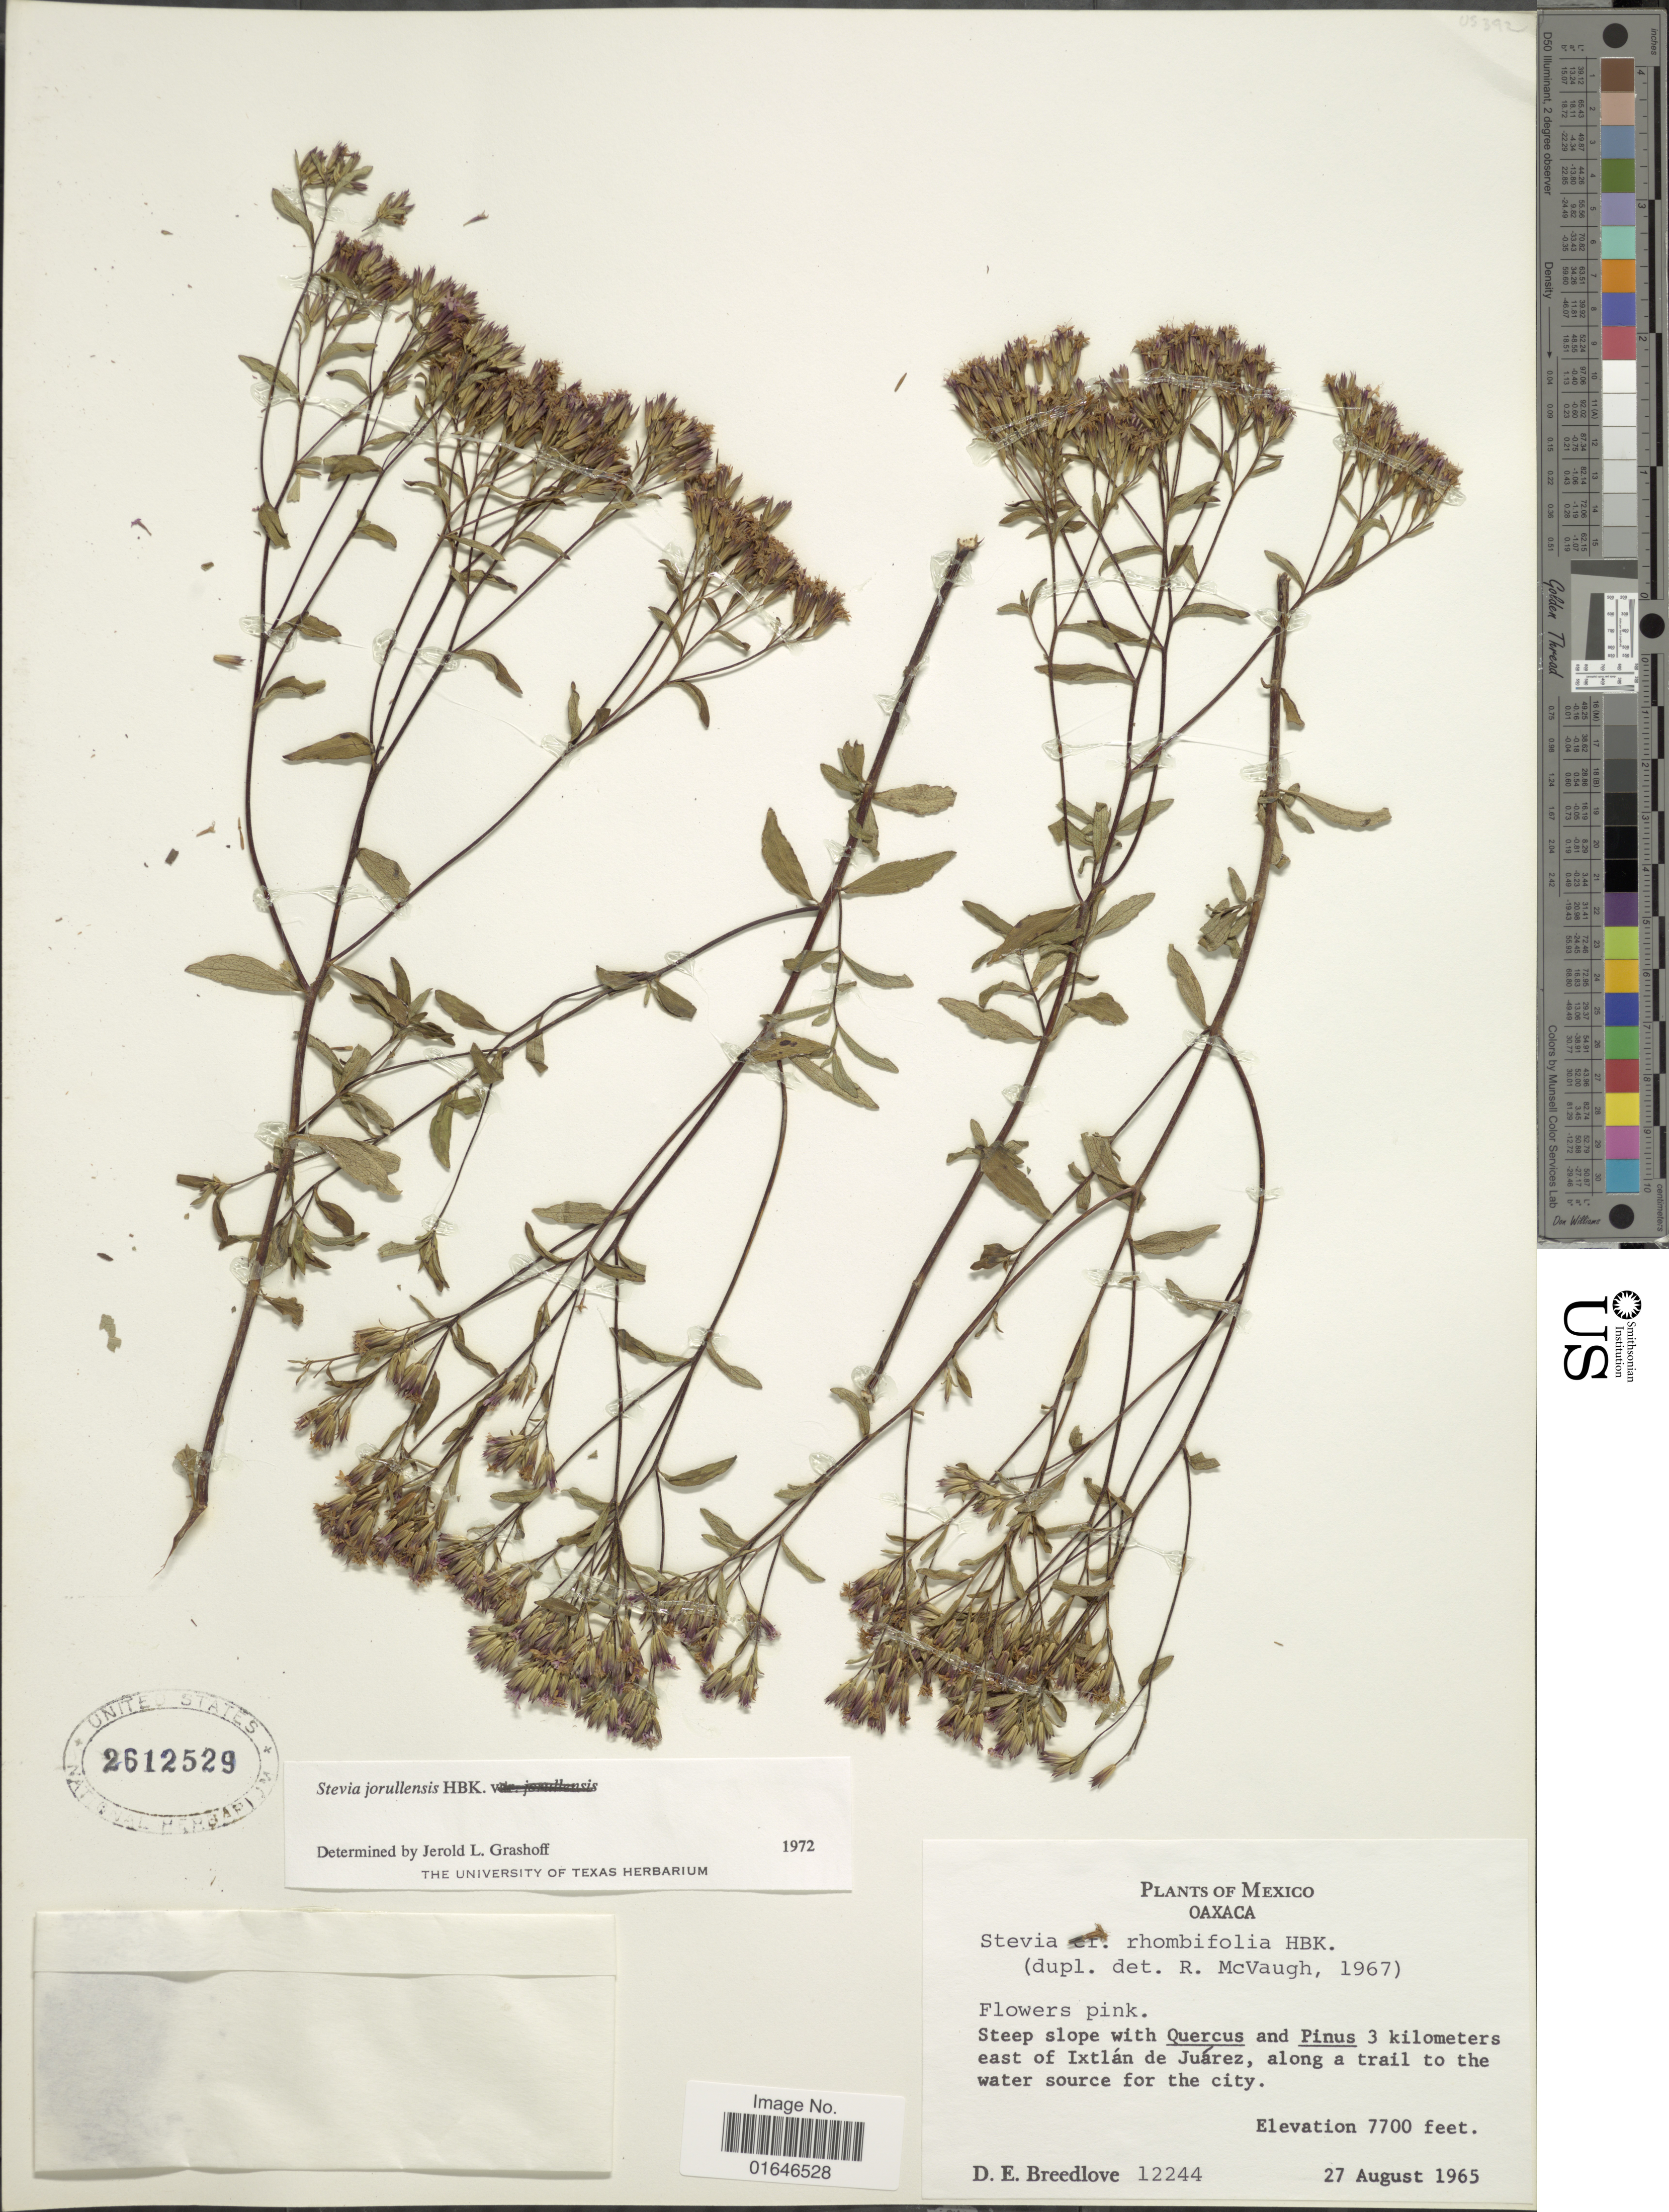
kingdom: Plantae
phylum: Tracheophyta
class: Magnoliopsida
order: Asterales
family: Asteraceae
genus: Stevia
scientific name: Stevia jorullensis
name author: Kunth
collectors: D. E. Breedlove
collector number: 12244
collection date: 1965-08-27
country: Mexico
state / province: Oaxaca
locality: Steep slope with Quercus and Pinus, 3 kilometers east of Ixtlan de Juarez, along a trail to the water source for the City.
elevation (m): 2347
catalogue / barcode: US 2612529